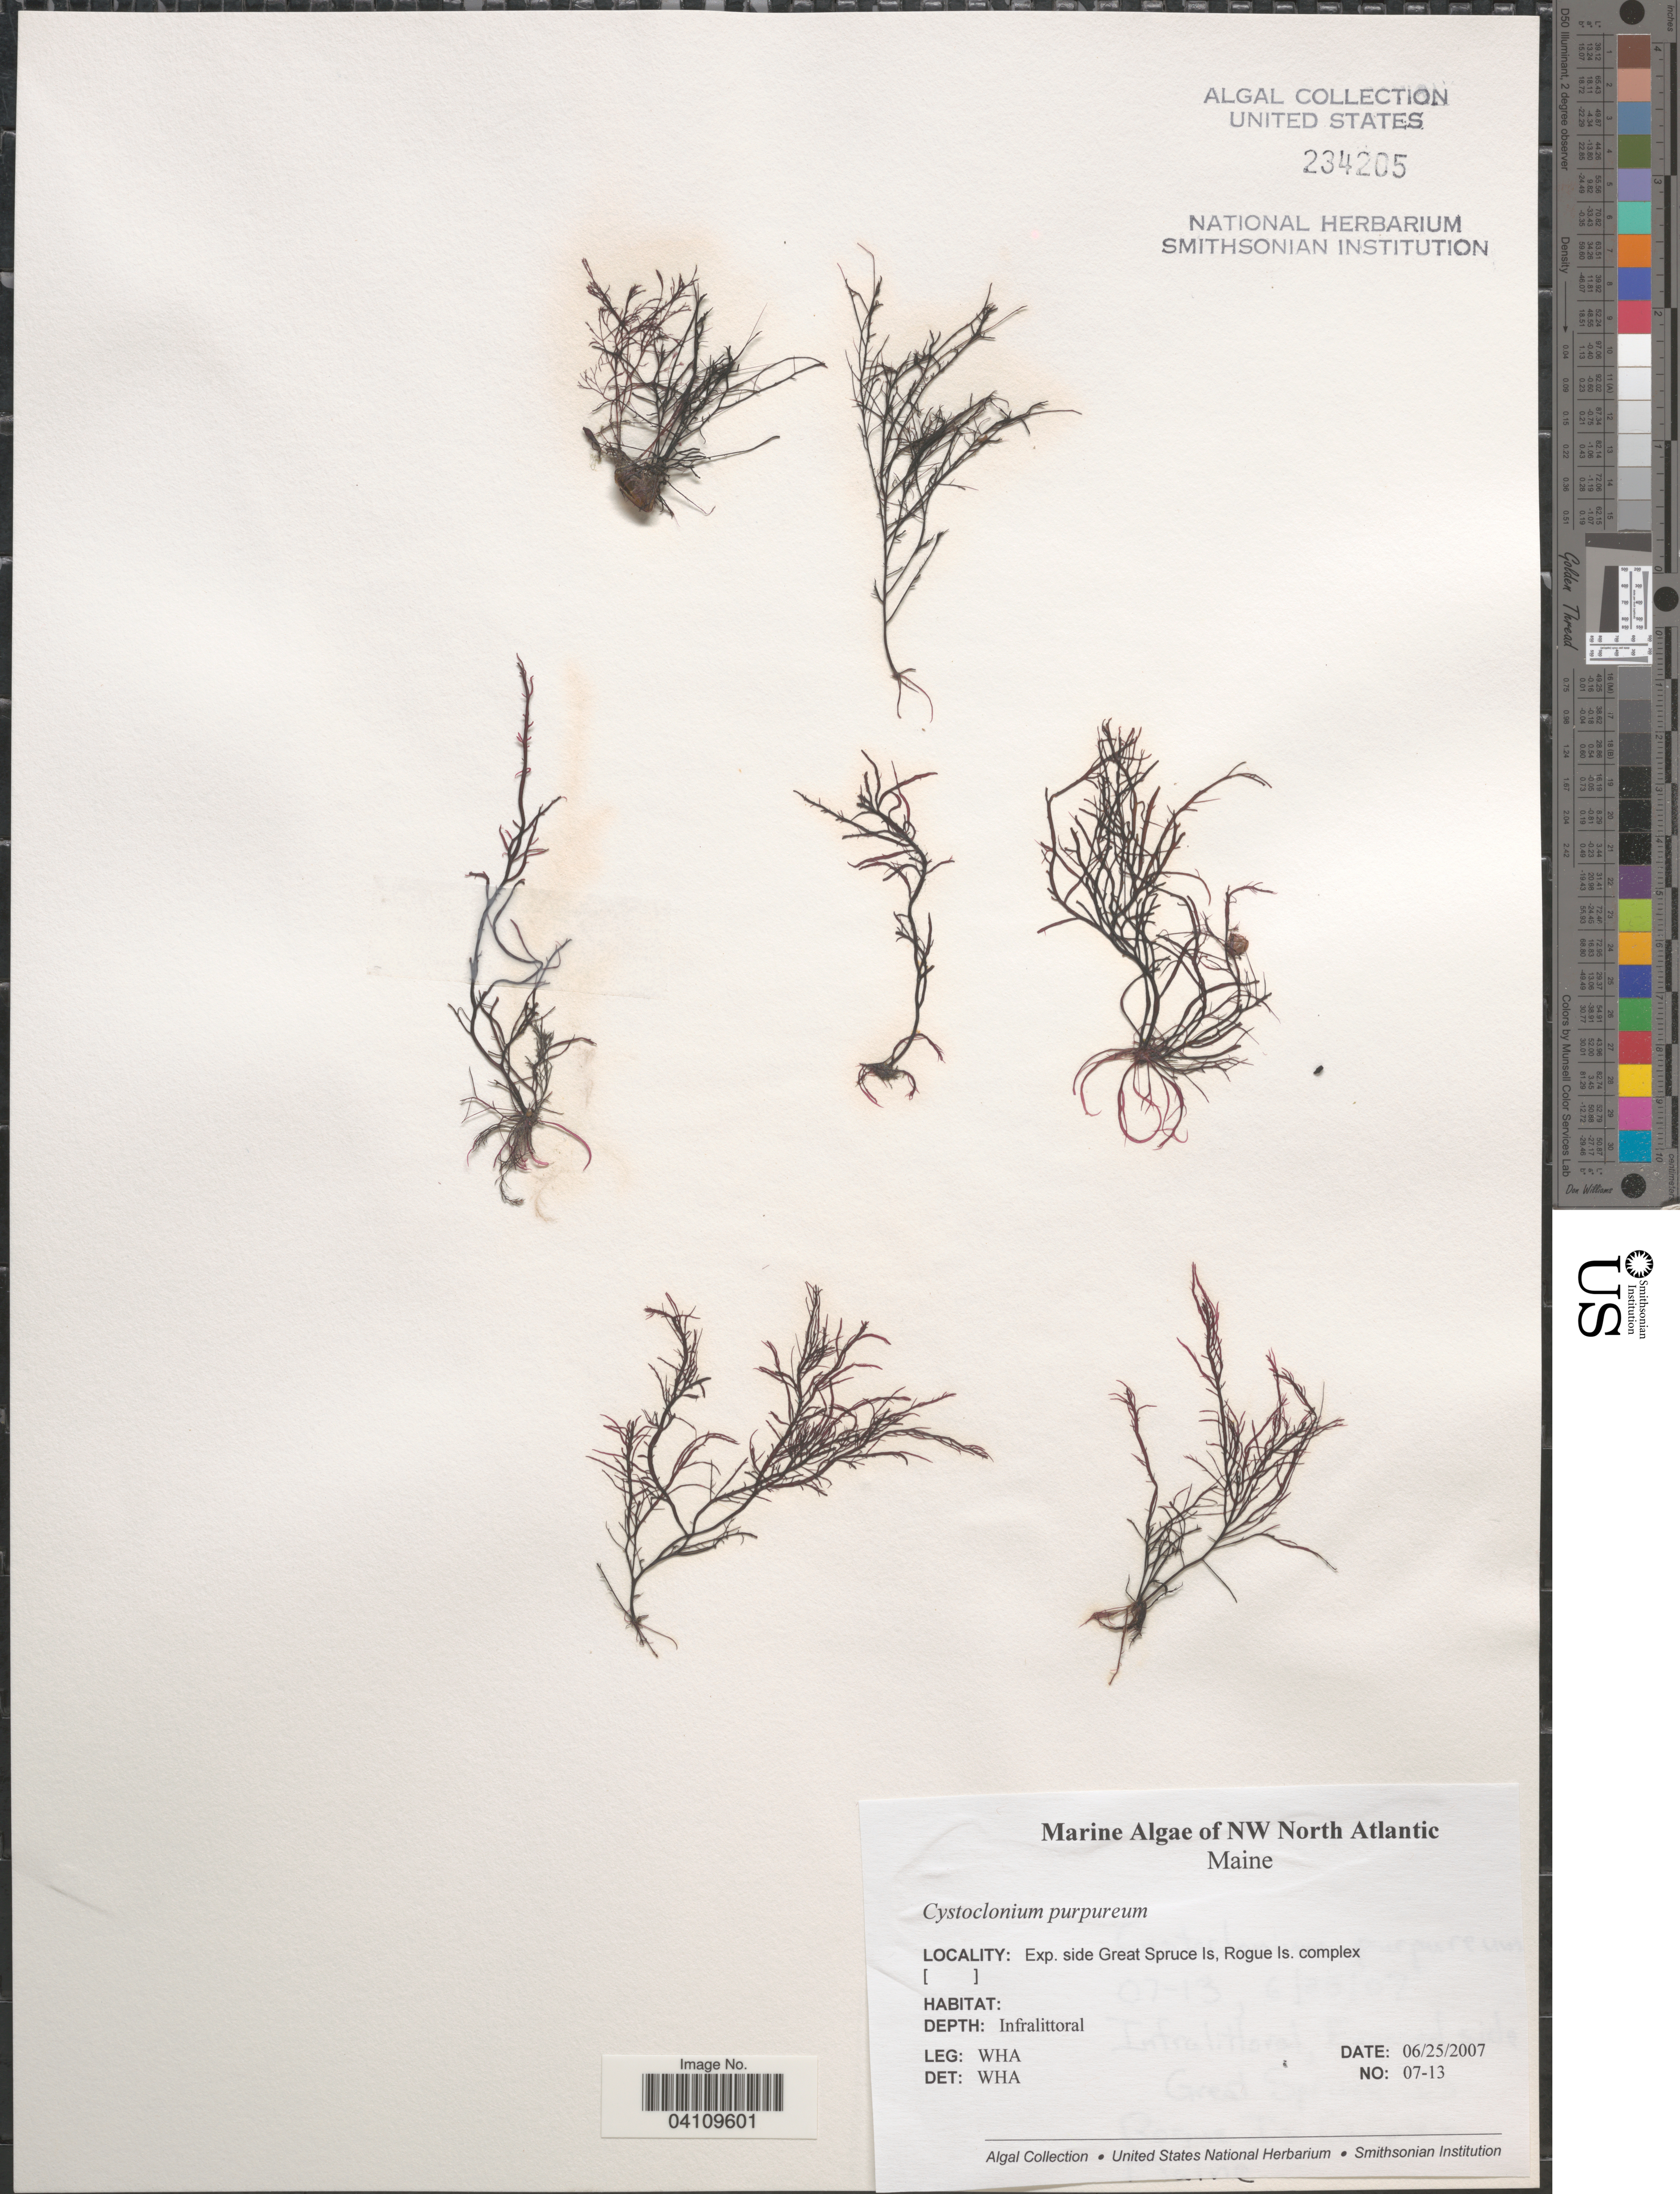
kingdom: Plantae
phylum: Rhodophyta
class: Florideophyceae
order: Gigartinales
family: Cystocloniaceae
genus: Cystoclonium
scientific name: Cystoclonium purpureum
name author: (Huds.) Batters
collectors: W. H. Adey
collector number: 07-13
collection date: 2007-06-25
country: United States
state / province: Maine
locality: NW North Atlantic. Exp. side Great Spruce Is, Rogue Is. complex.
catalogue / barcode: US 234205